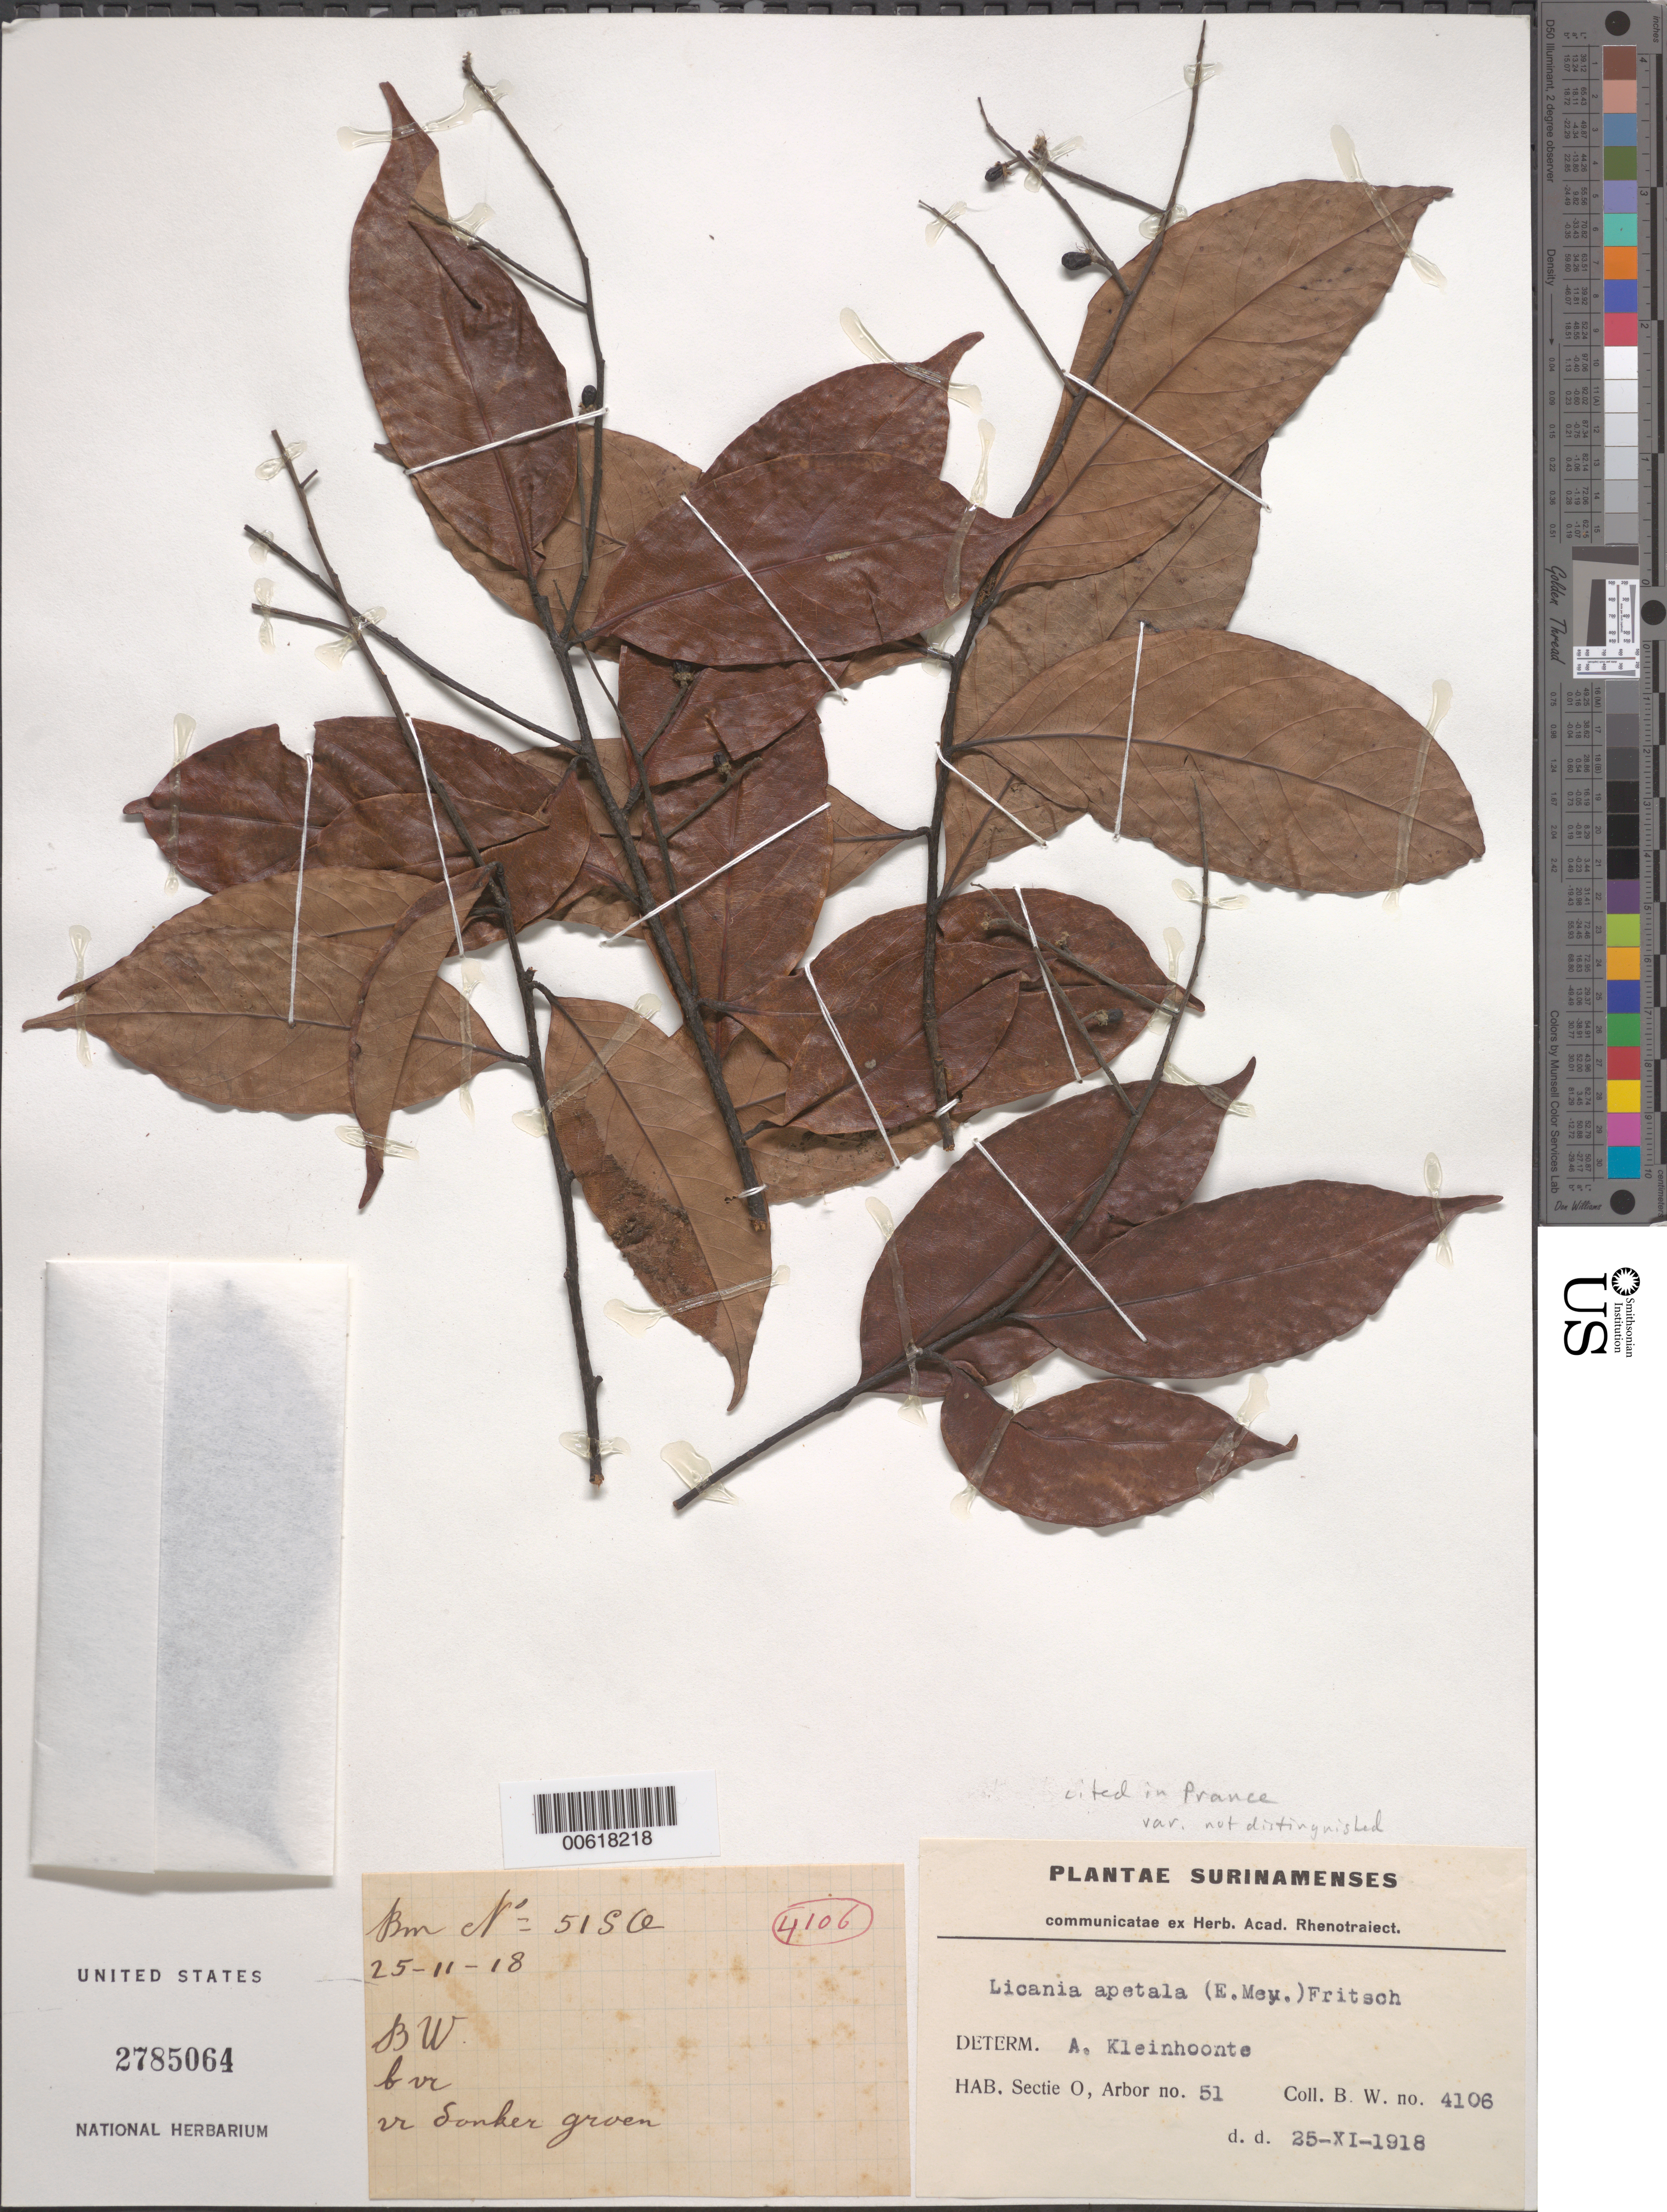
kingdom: Plantae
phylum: Tracheophyta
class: Magnoliopsida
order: Malpighiales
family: Chrysobalanaceae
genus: Leptobalanus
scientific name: Leptobalanus apetalus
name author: (E. Mey.) Sothers & Prance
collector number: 4106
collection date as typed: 25-Nov-18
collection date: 1918-11-25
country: Suriname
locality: Sectie O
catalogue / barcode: US 2785064